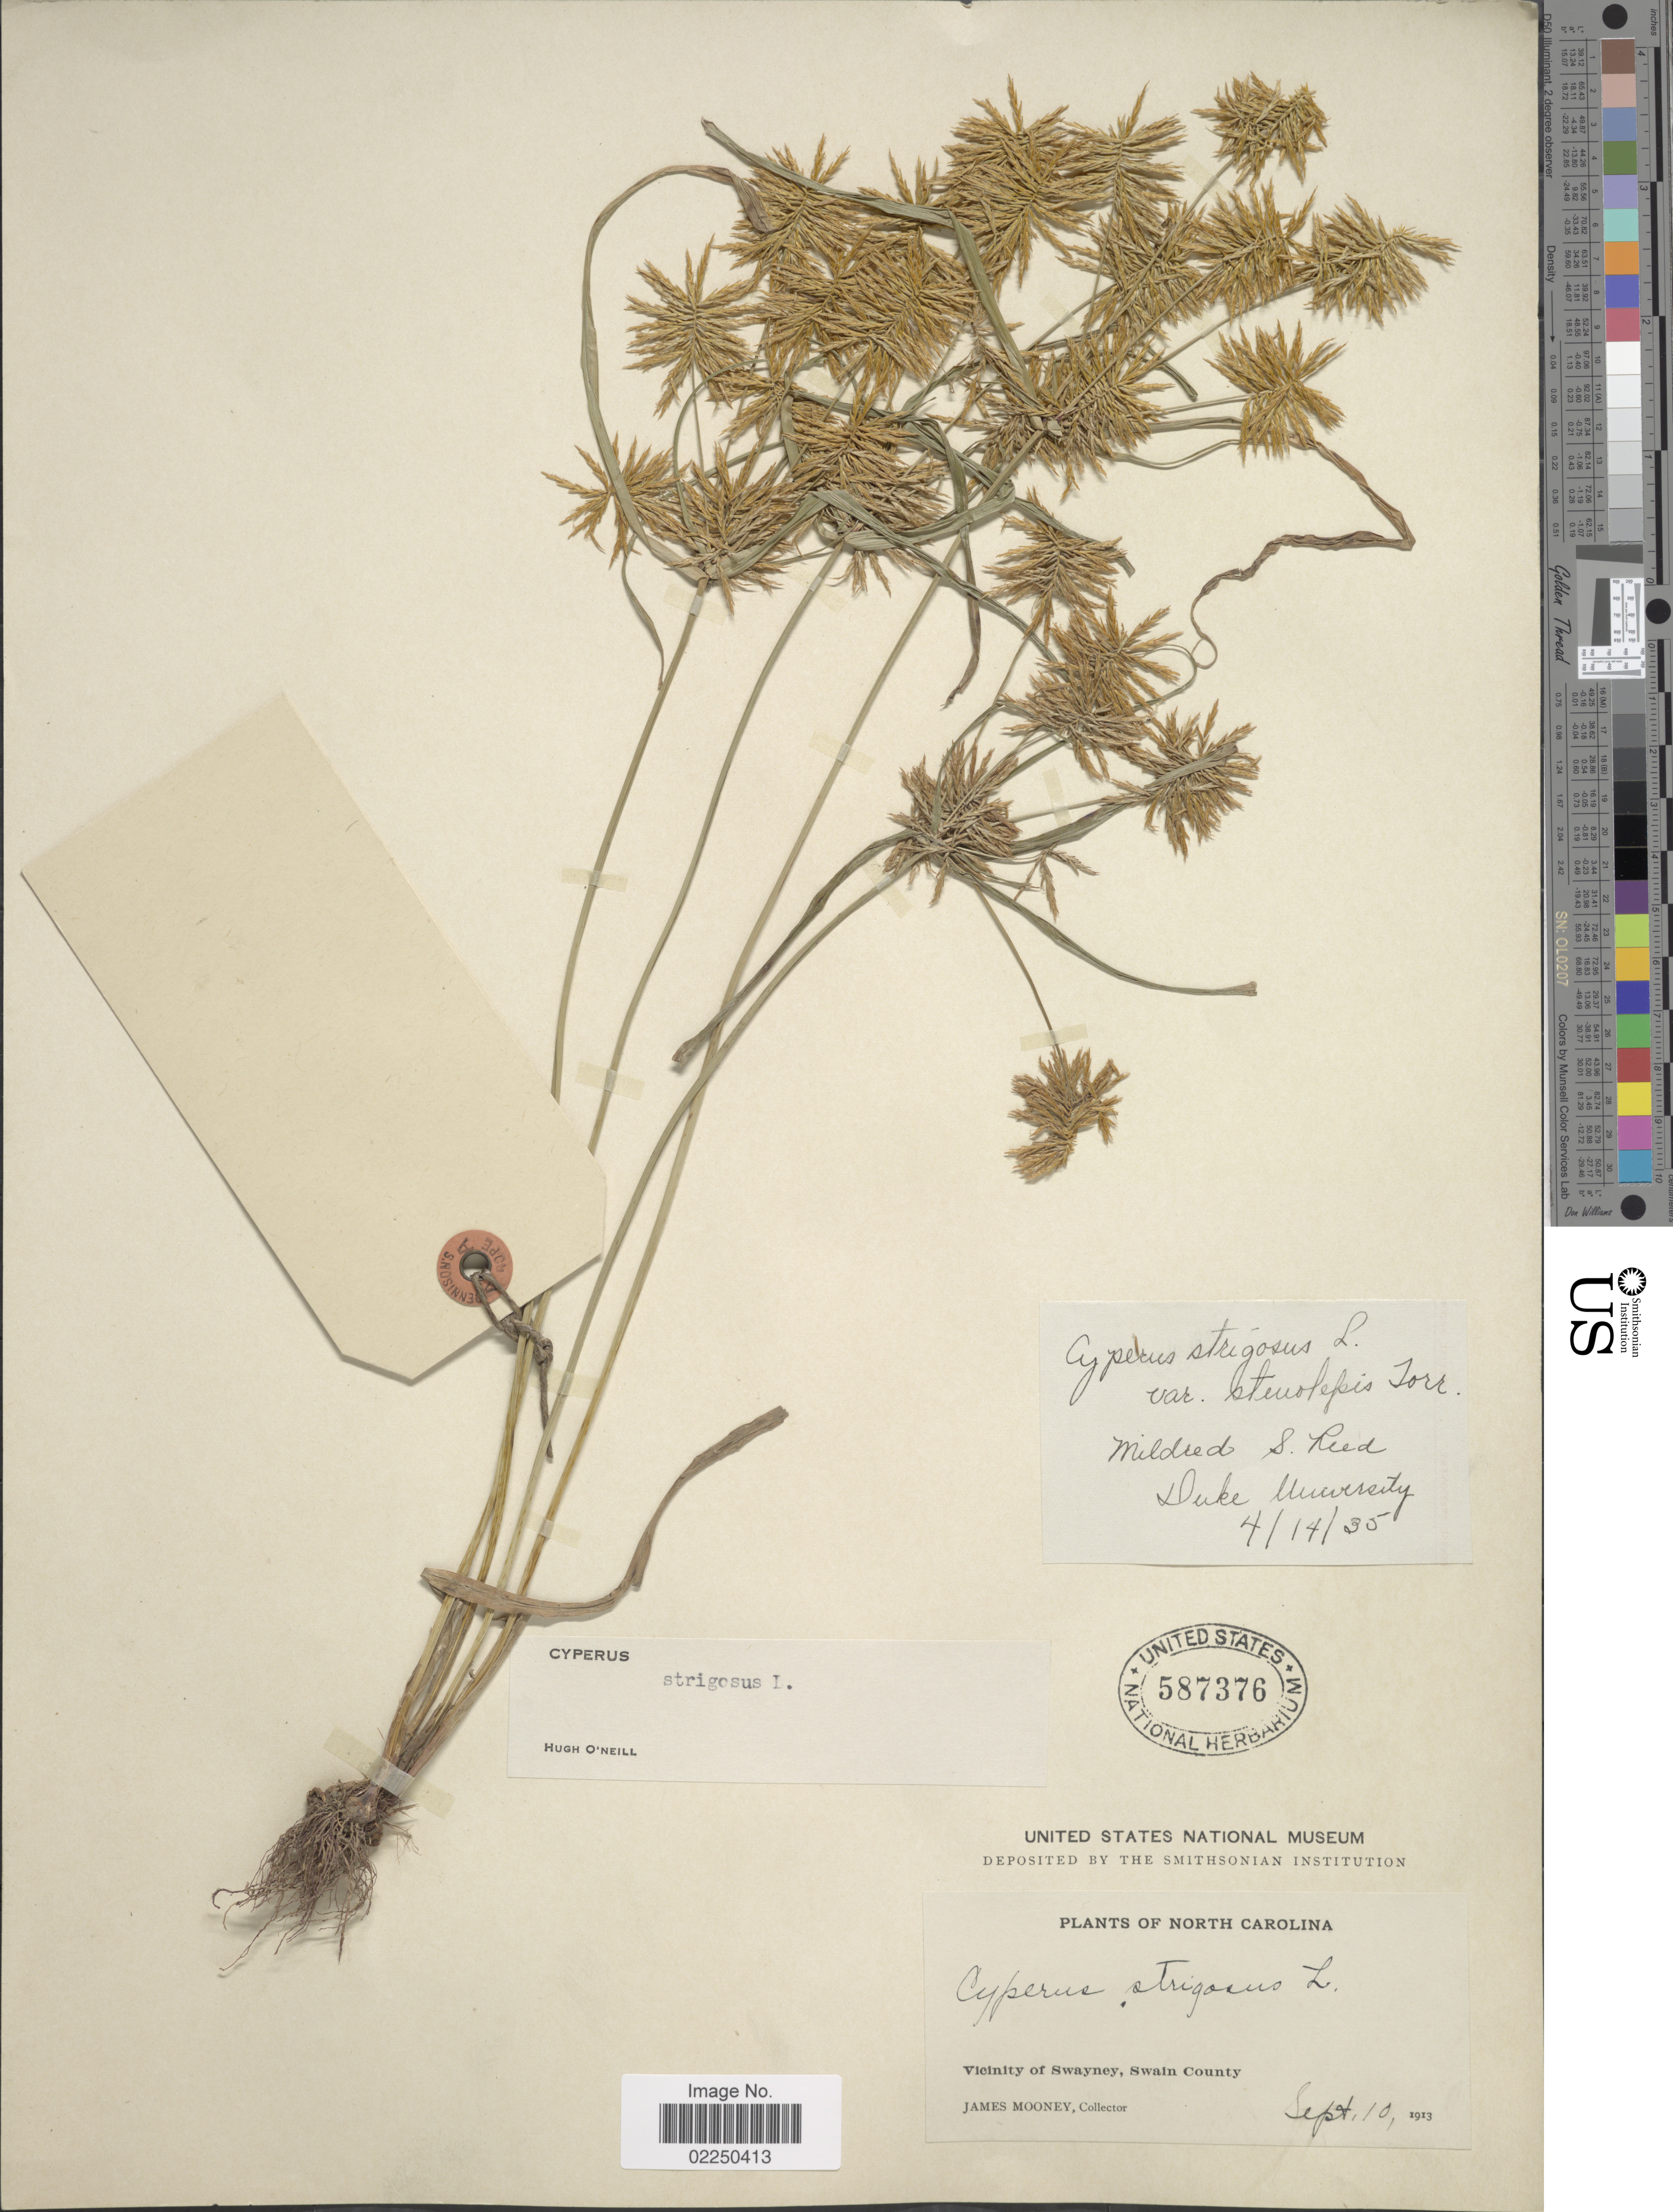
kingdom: Plantae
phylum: Tracheophyta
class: Liliopsida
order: Poales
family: Cyperaceae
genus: Cyperus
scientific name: Cyperus strigosus var. stenolepis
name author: (Torr.) Kük.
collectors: J. Mooney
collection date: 1913-09-10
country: United States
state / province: North Carolina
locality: Vicinity of Swayney, Swain County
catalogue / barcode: US 587376